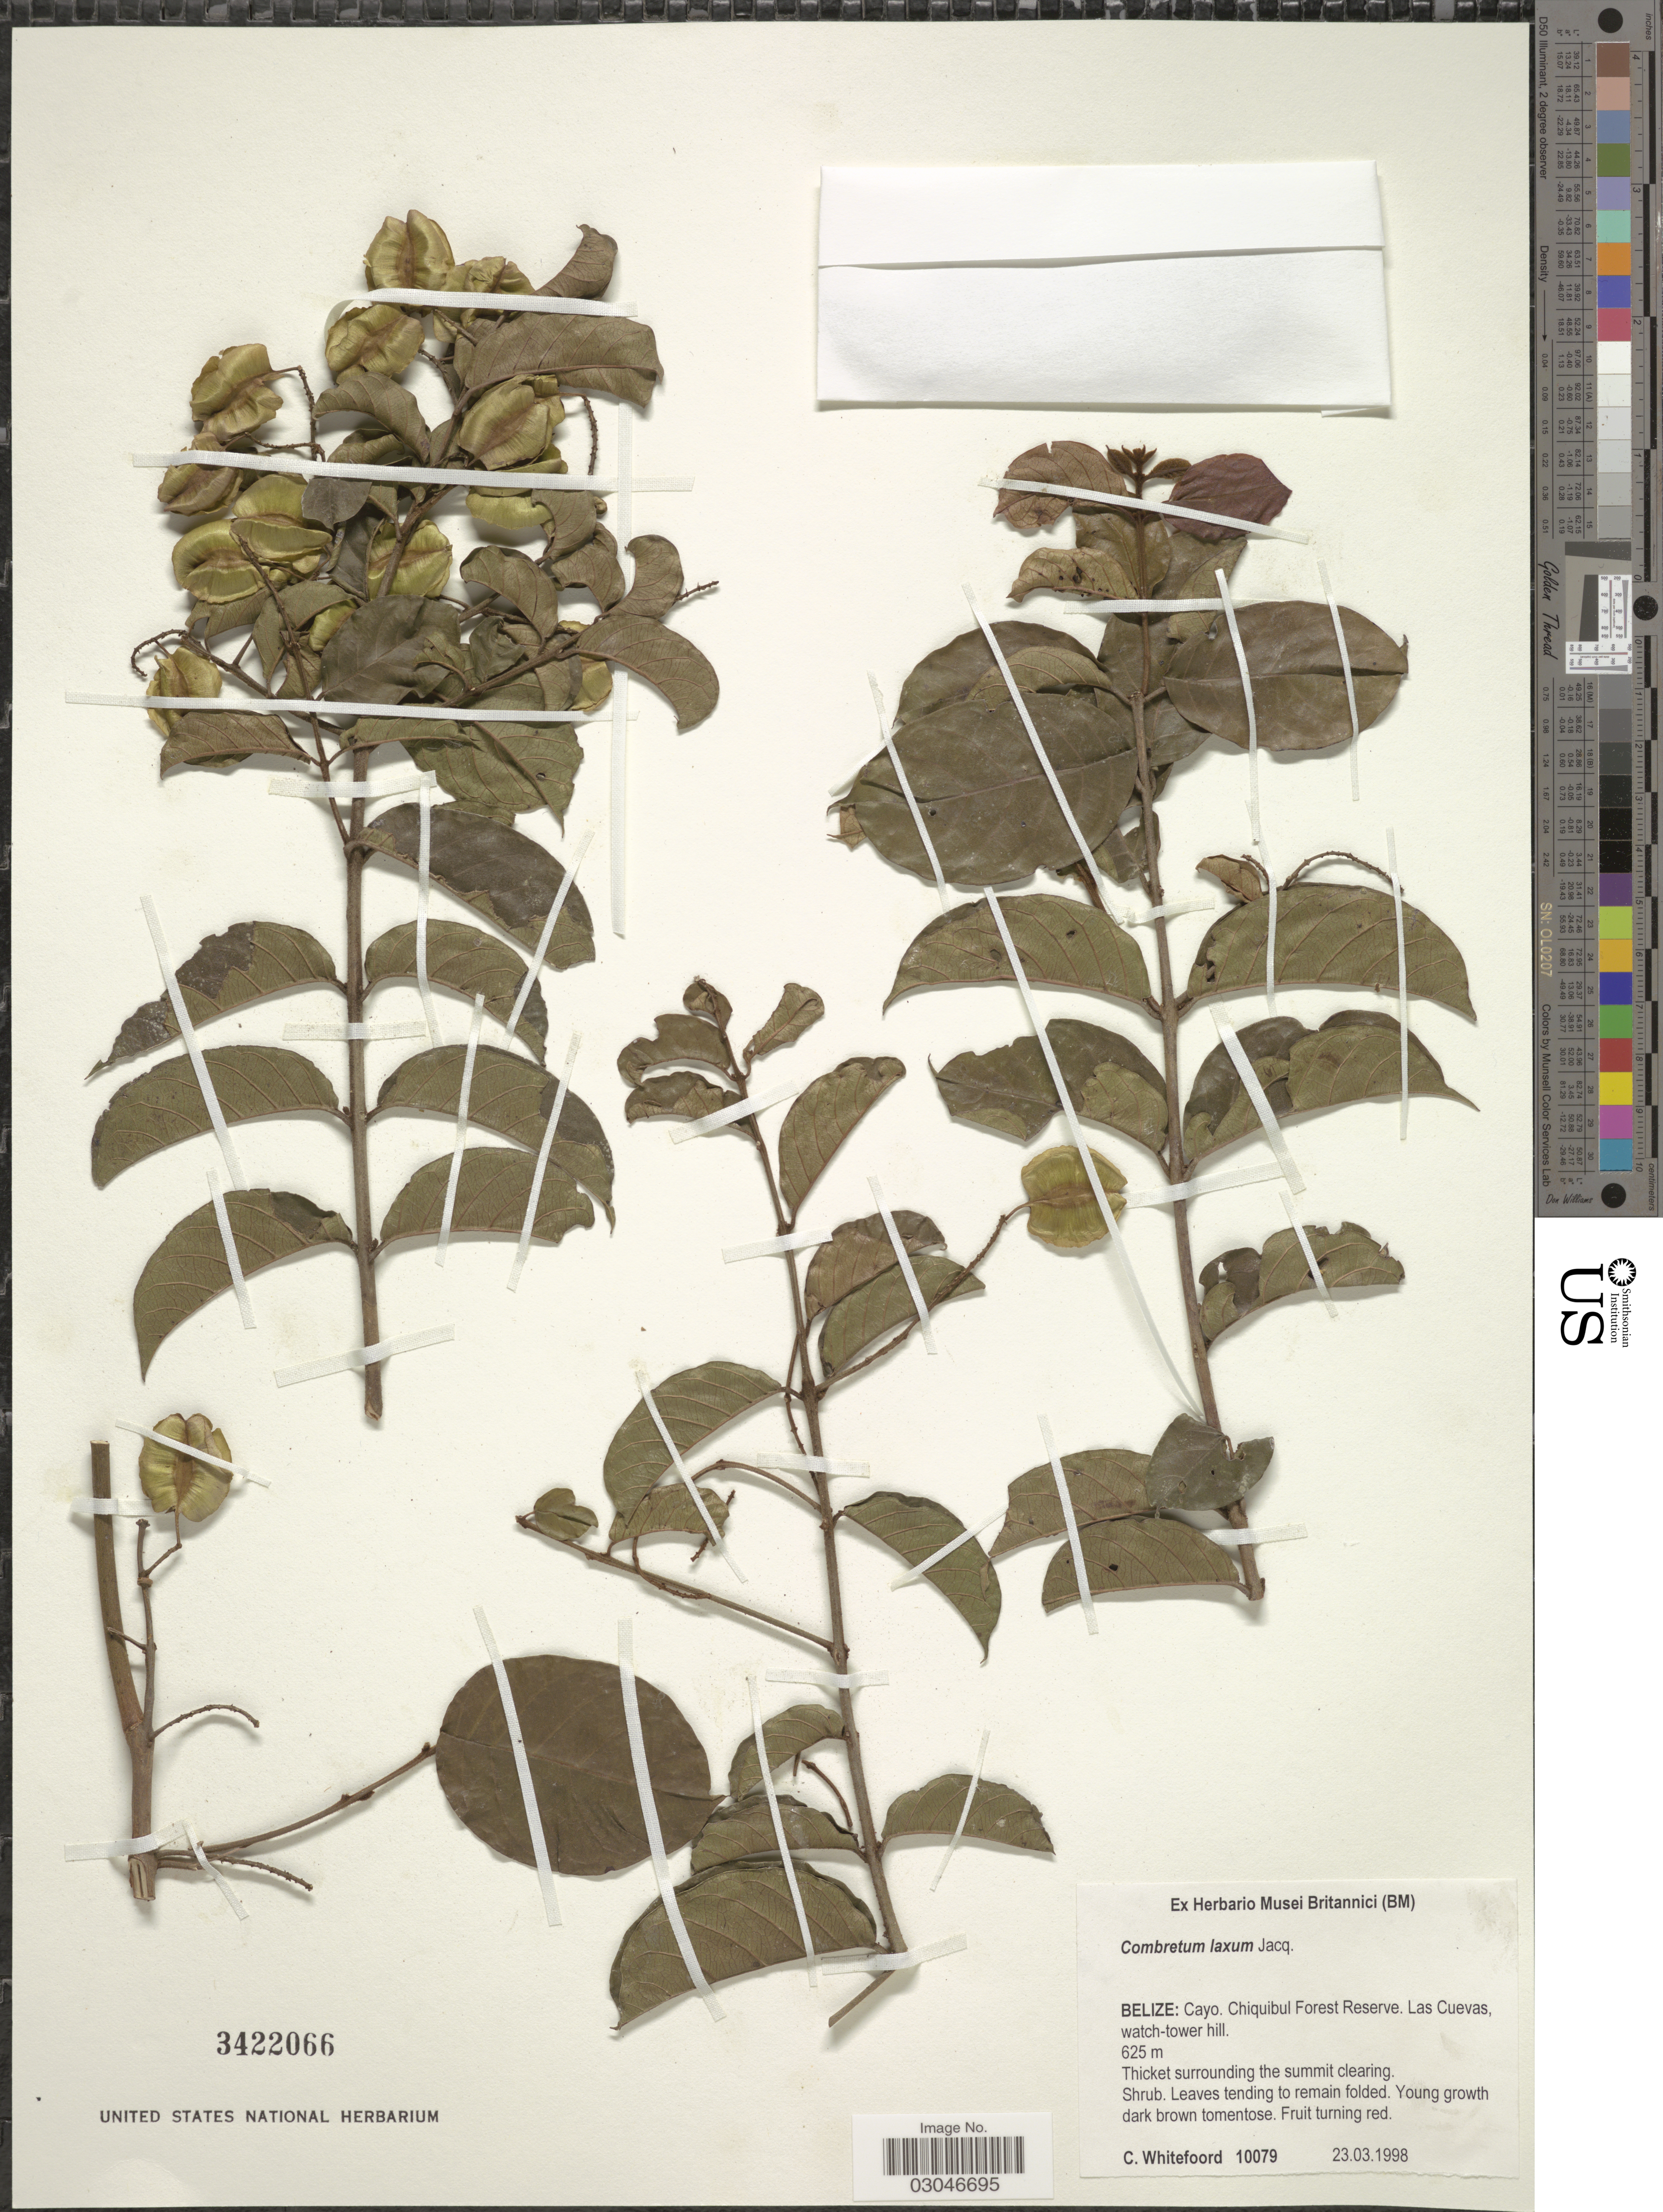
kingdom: Plantae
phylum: Tracheophyta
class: Magnoliopsida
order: Myrtales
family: Combretaceae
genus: Combretum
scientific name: Combretum laxum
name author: Jacq.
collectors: C. Whitefoord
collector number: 10079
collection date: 1998-03-23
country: Belize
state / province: Cayo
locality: Cayo. Chiquibul Forest Reserve. Las Cuevas, watch-tower hill.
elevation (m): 625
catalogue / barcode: US 3422066